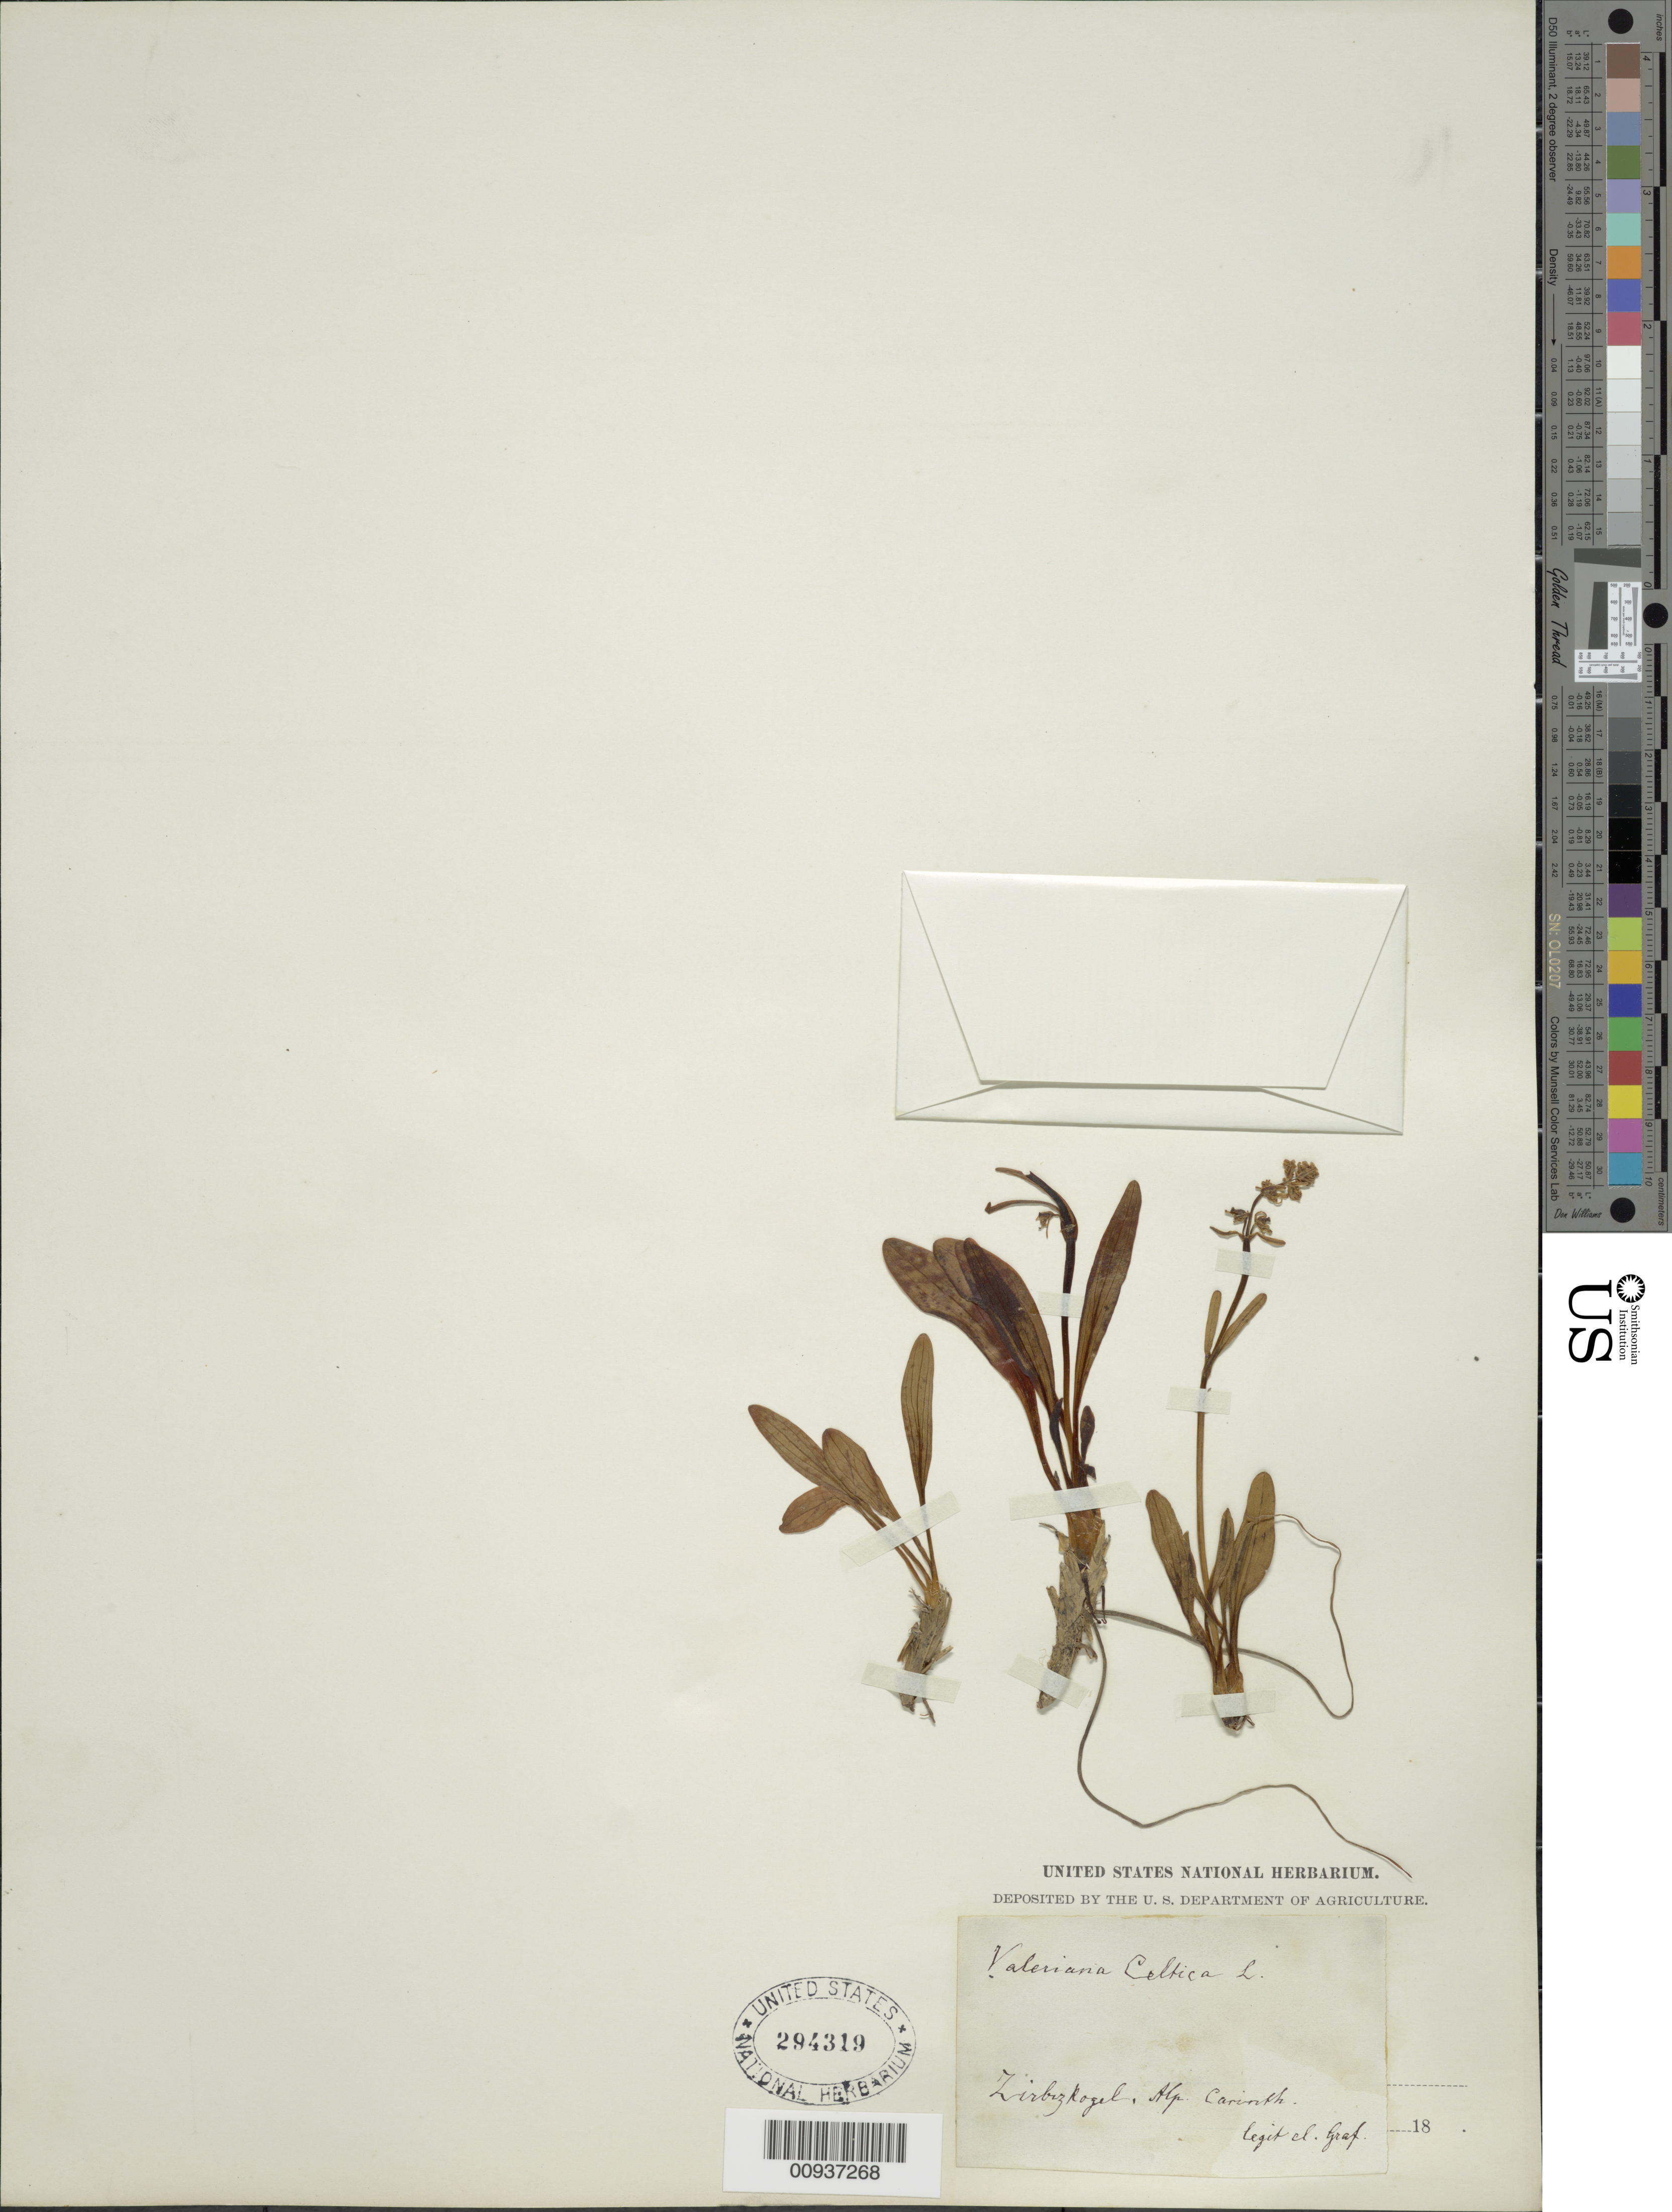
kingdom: Plantae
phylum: Tracheophyta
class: Magnoliopsida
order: Dipsacales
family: Caprifoliaceae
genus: Valeriana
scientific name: Valeriana celtica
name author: L.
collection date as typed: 18--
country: Austria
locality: Zirbzkogel. Alp Carinth (sp)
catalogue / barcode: US 294319